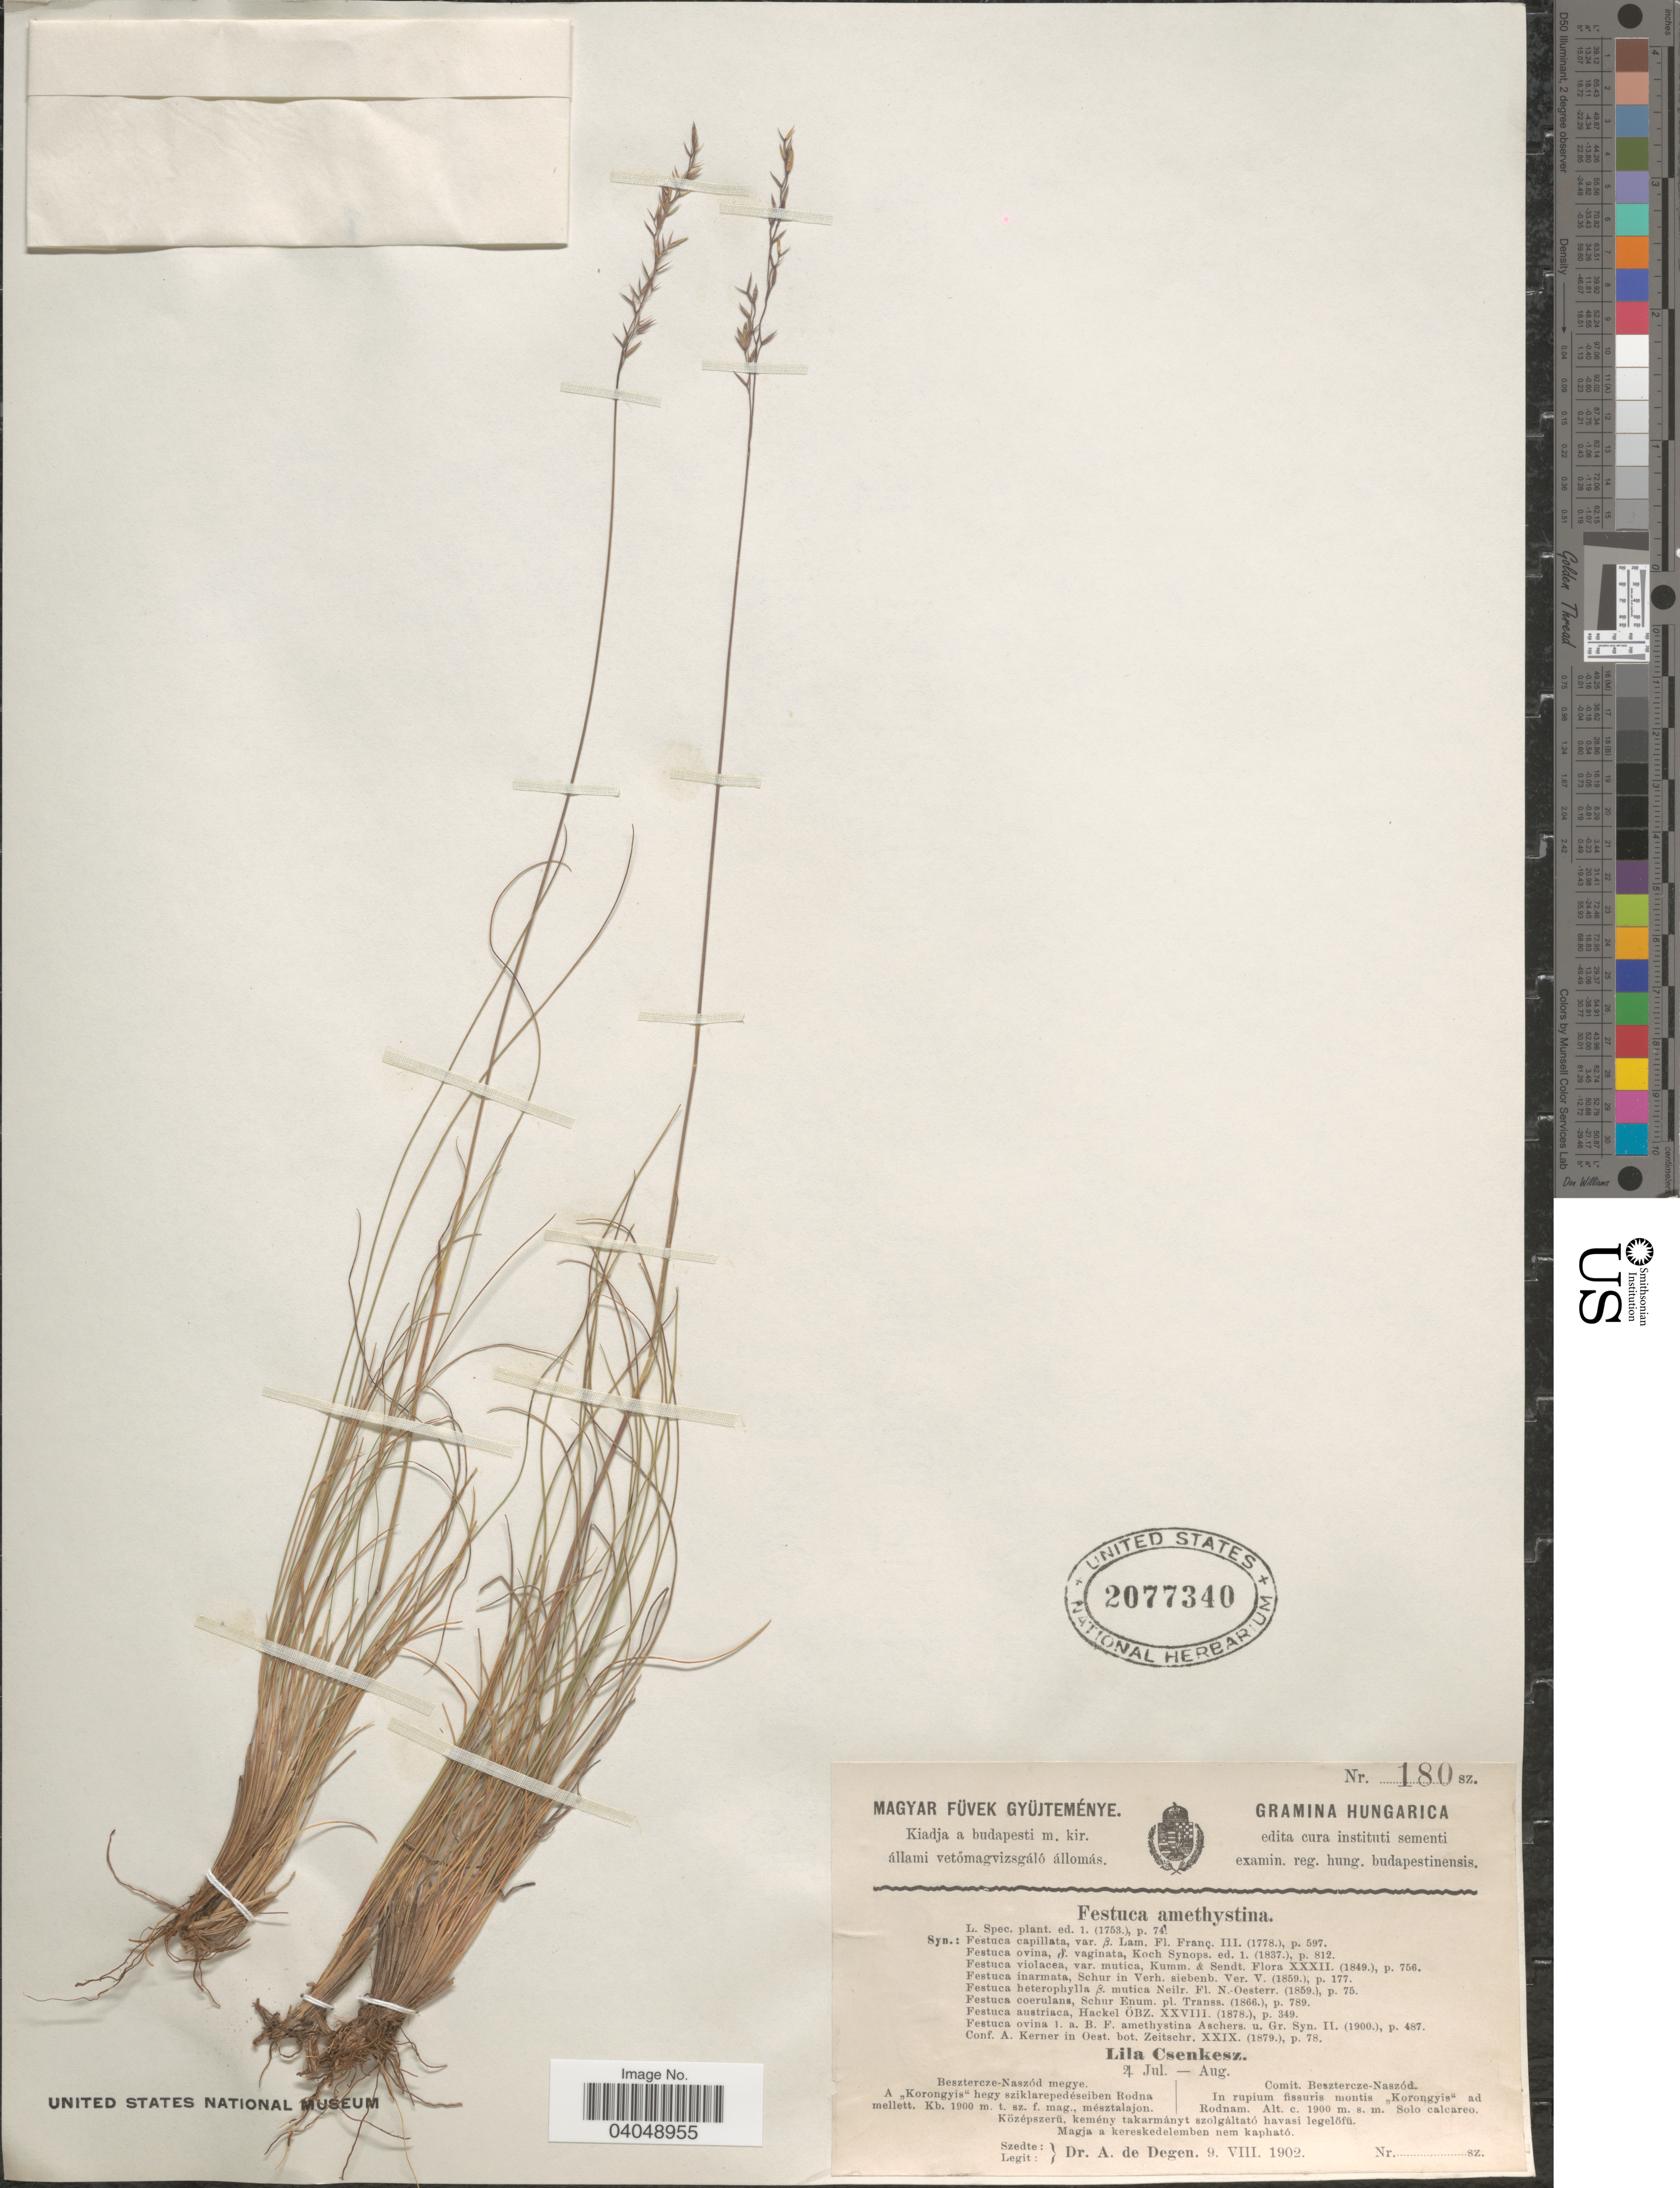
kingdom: Plantae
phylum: Tracheophyta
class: Liliopsida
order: Poales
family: Poaceae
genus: Festuca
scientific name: Festuca amethystina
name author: L.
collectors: A. Degen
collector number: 180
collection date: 1902-08-09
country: Hungary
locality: Hungarica. Comit. Besztercze-Naszód. In rupium fissuris montis "Korongyis" ad Rodnam.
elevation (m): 1900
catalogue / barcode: US 2077340